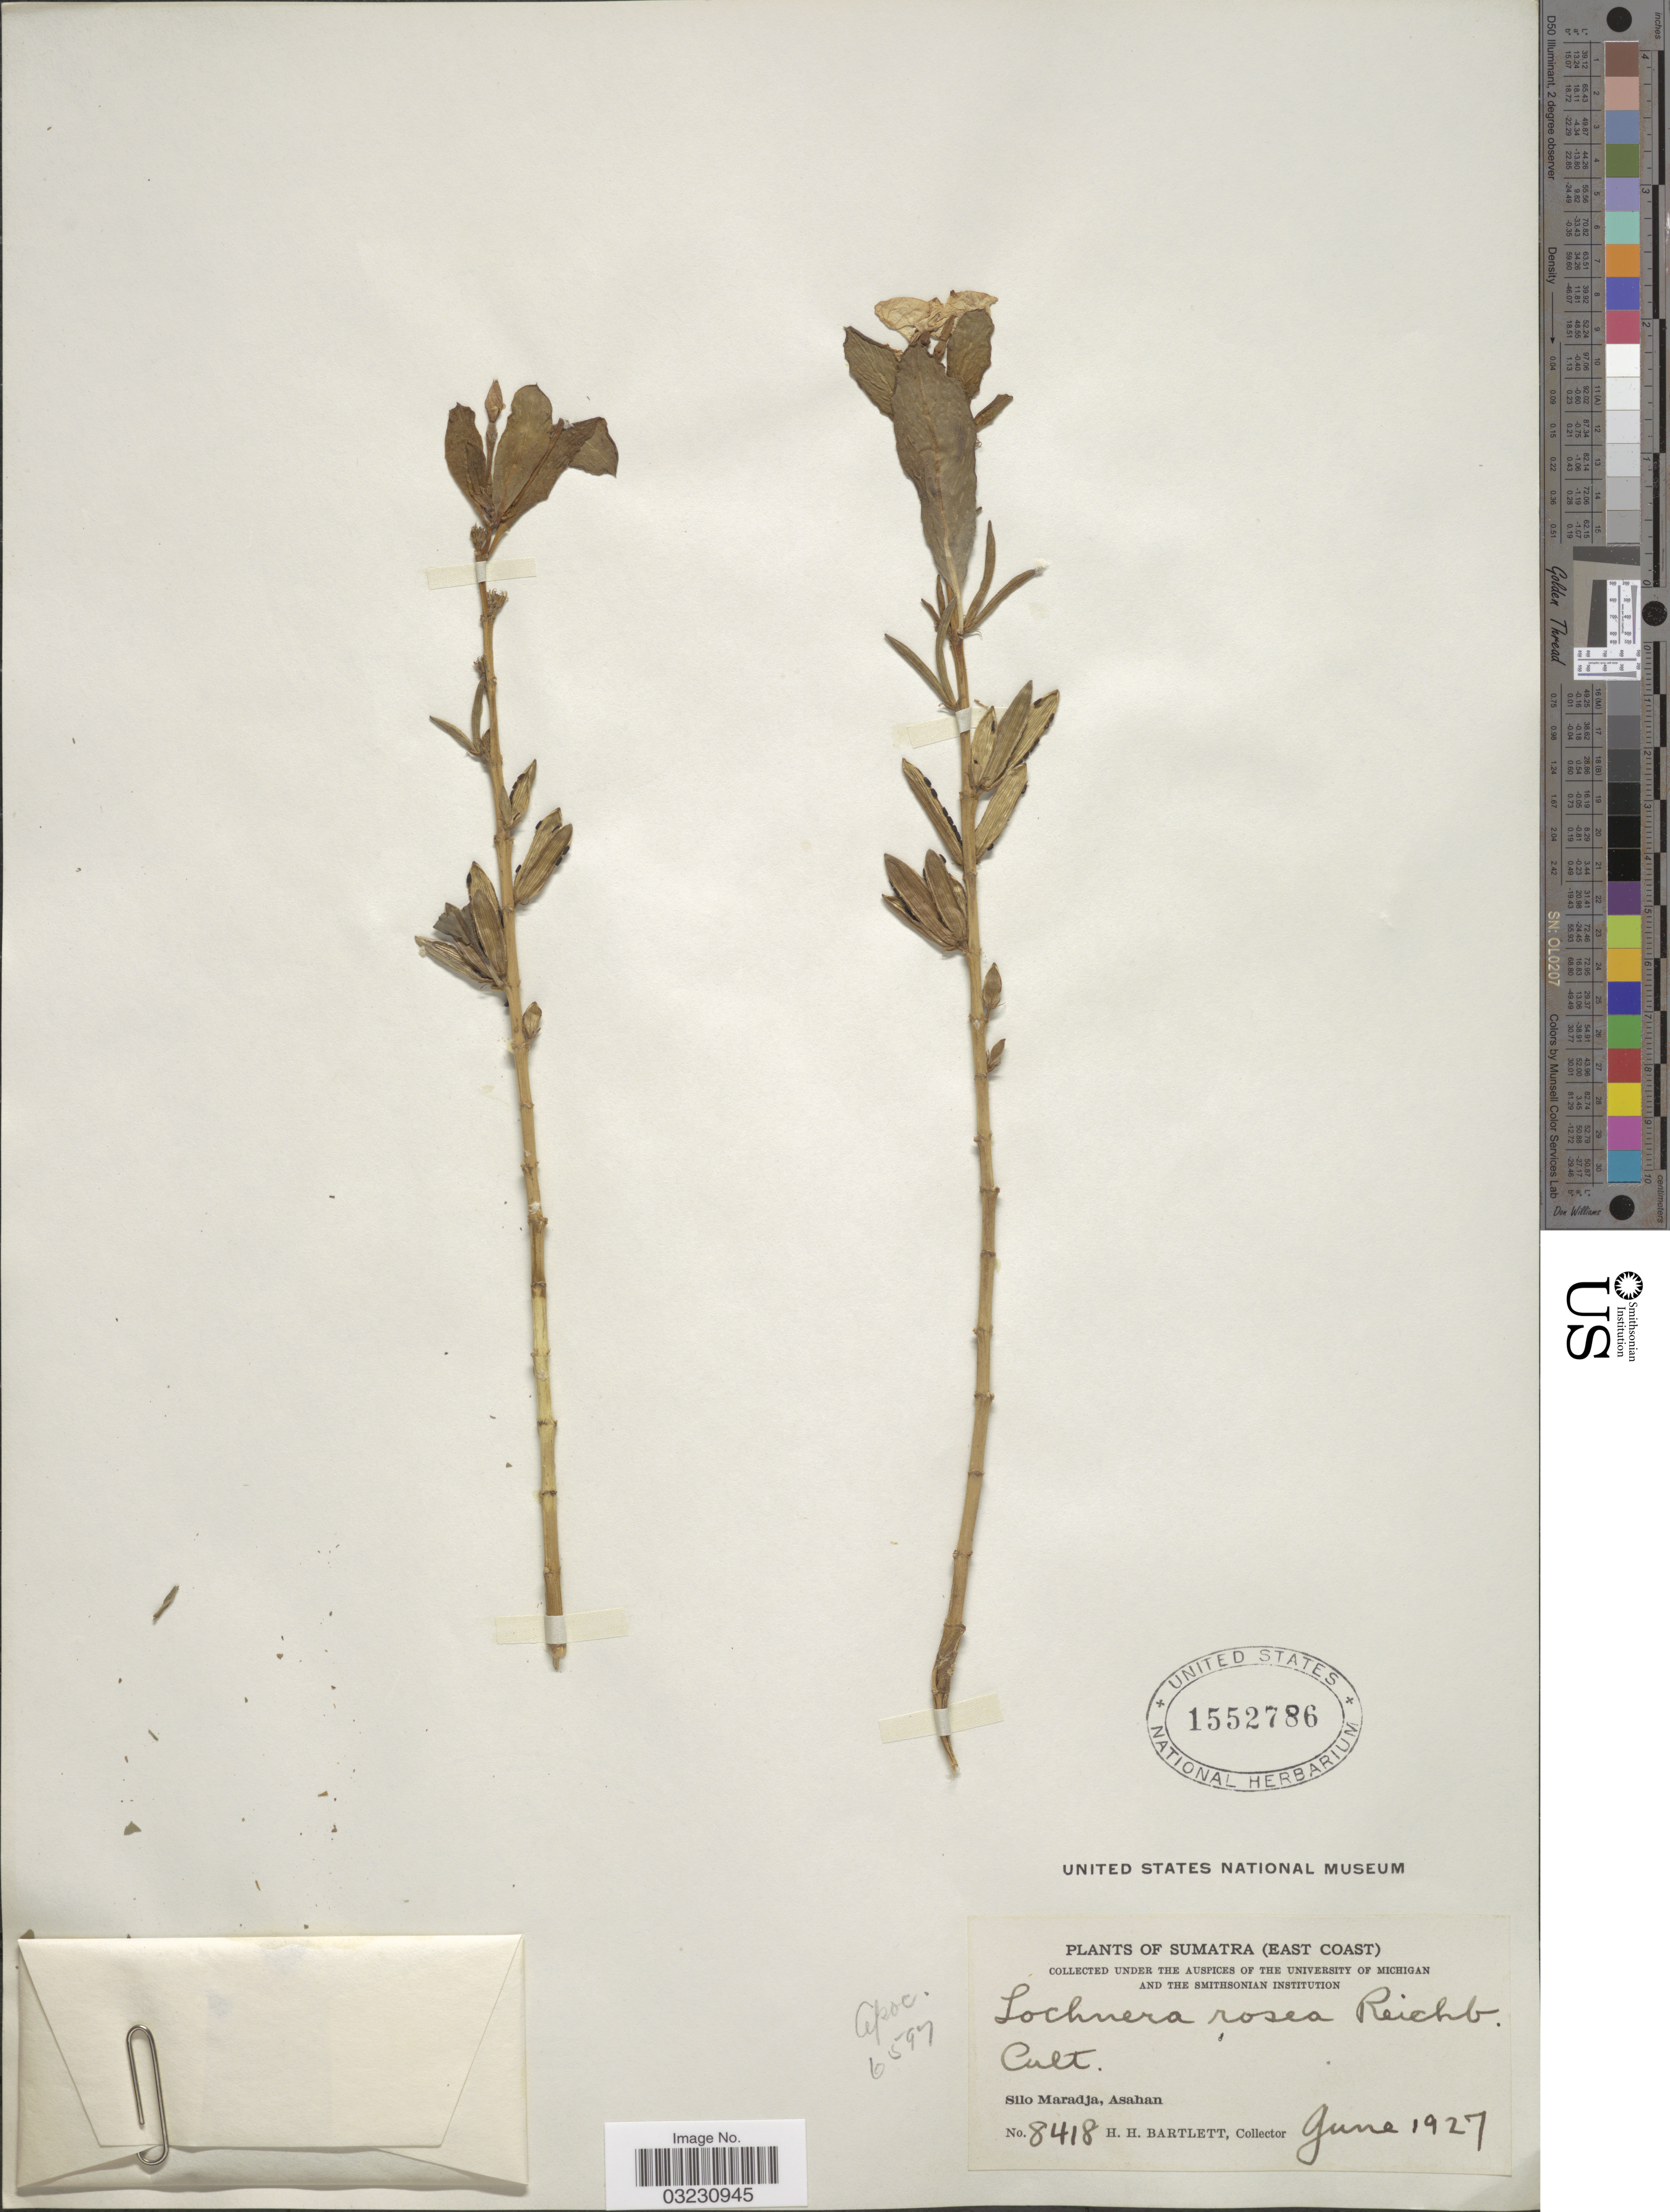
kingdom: Plantae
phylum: Tracheophyta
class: Magnoliopsida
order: Gentianales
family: Apocynaceae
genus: Catharanthus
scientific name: Catharanthus roseus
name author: (L.) G. Don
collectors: H. H. Bartlett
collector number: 8418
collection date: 1927-06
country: Indonesia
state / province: Sumatra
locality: (East Coast) Silo Maradja, Asahan.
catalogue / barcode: US 1552786